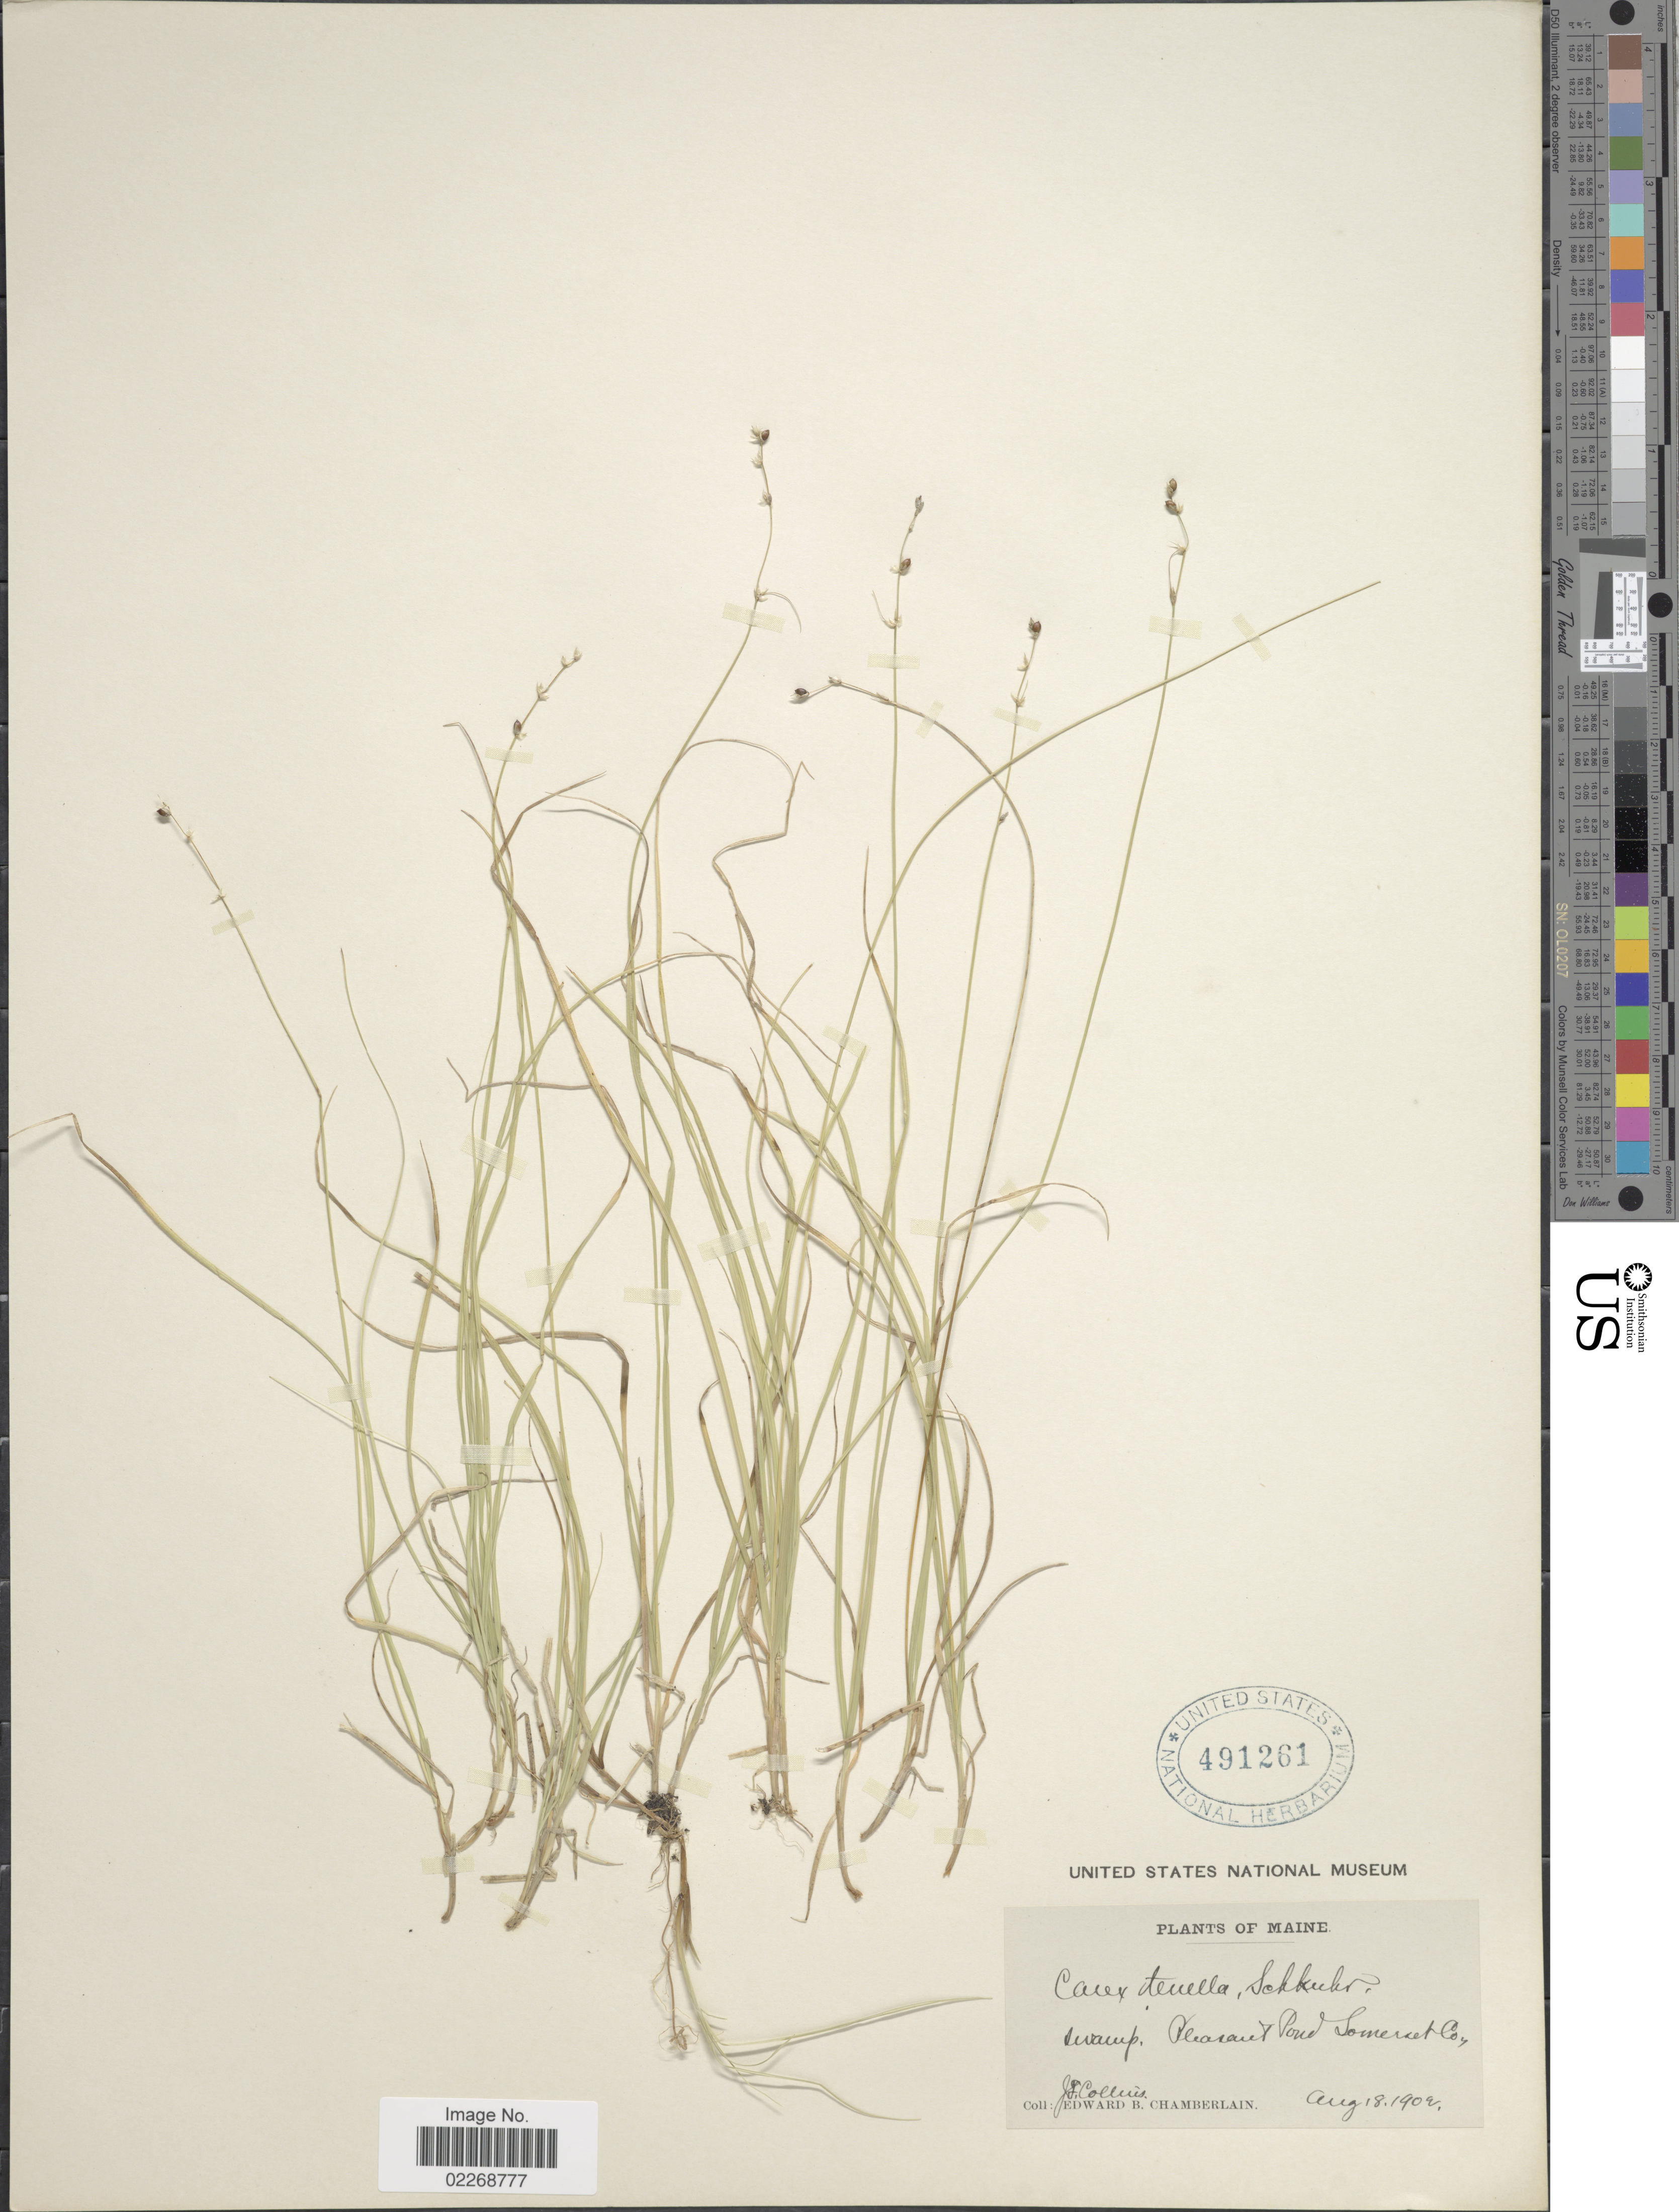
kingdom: Plantae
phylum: Tracheophyta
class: Liliopsida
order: Poales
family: Cyperaceae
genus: Carex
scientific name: Carex disperma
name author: Dewey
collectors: J. Collins & E. Chamberlain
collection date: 1902-08-18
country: United States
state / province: Maine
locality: Swamp. Pleasant Pond Somerset Co.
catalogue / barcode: US 491261